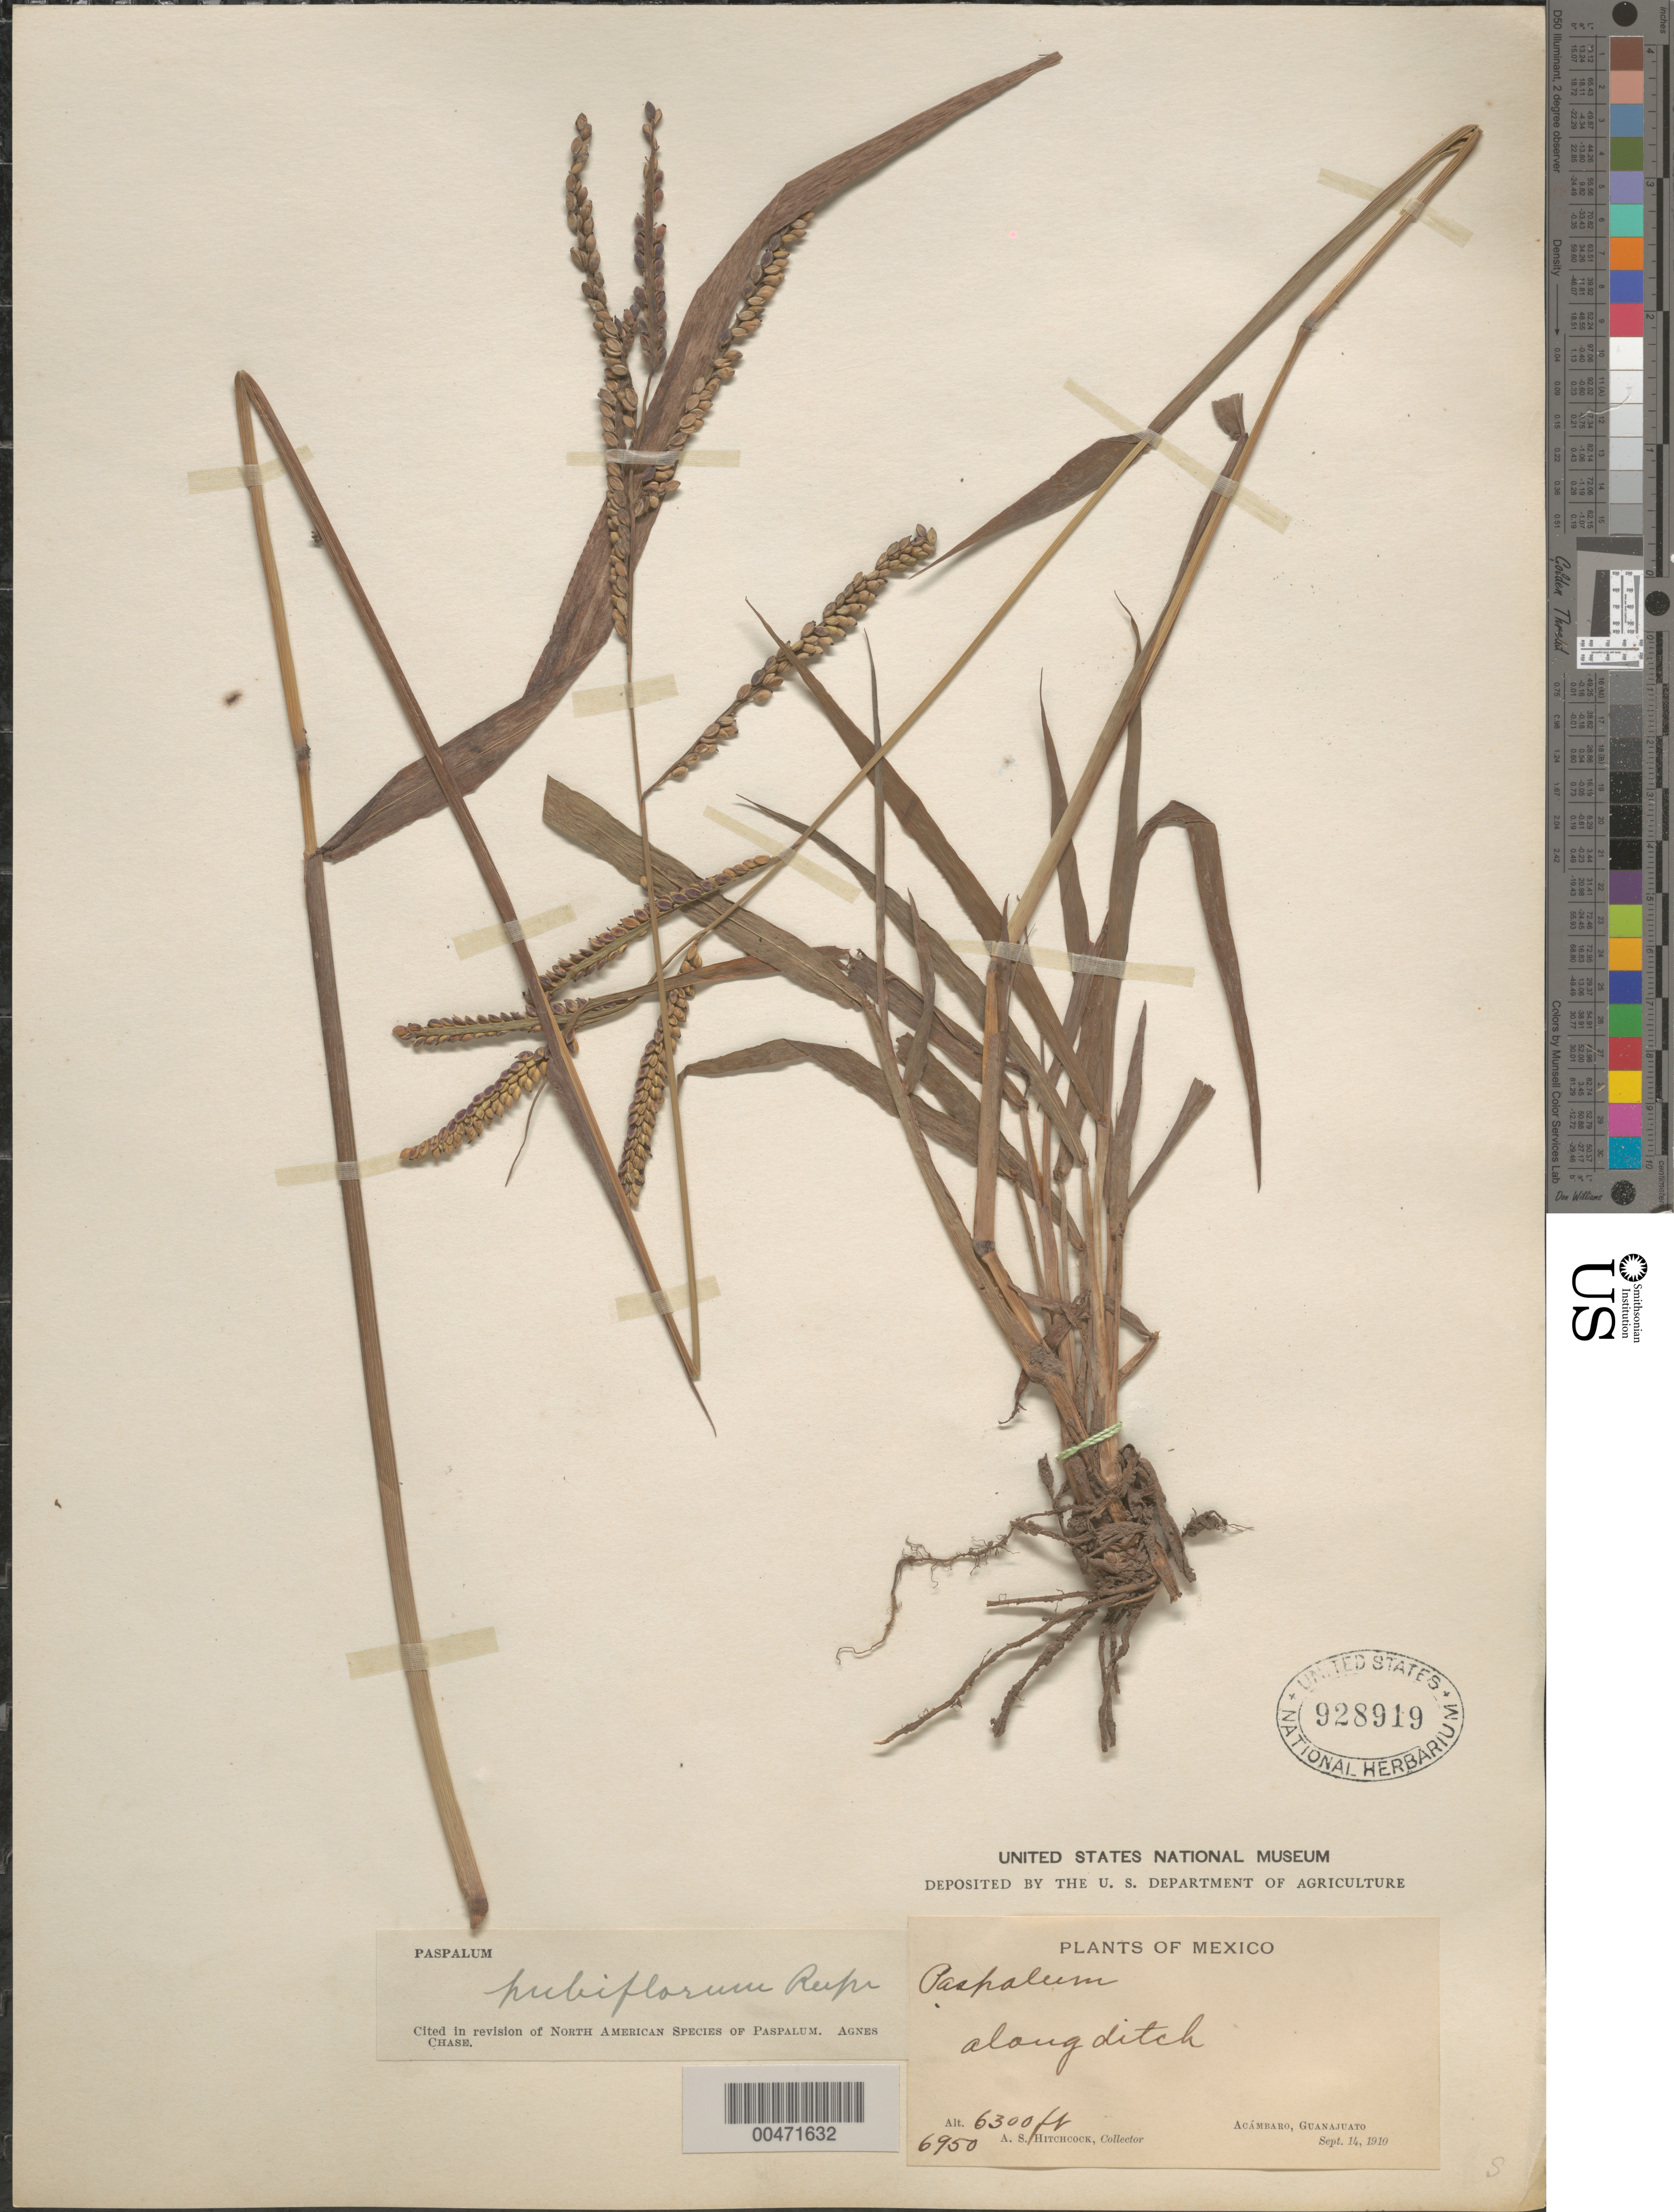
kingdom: Plantae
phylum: Tracheophyta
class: Liliopsida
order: Poales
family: Poaceae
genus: Paspalum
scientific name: Paspalum pubiflorum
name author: Rupr. ex E. Fourn.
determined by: Chase, [M.] Agnes, (US)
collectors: A. S. Hitchcock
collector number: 6950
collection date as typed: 14 Sep 1910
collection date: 1910-09-14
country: Mexico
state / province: Guanajuato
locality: Acámbaro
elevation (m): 1920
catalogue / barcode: US 928919